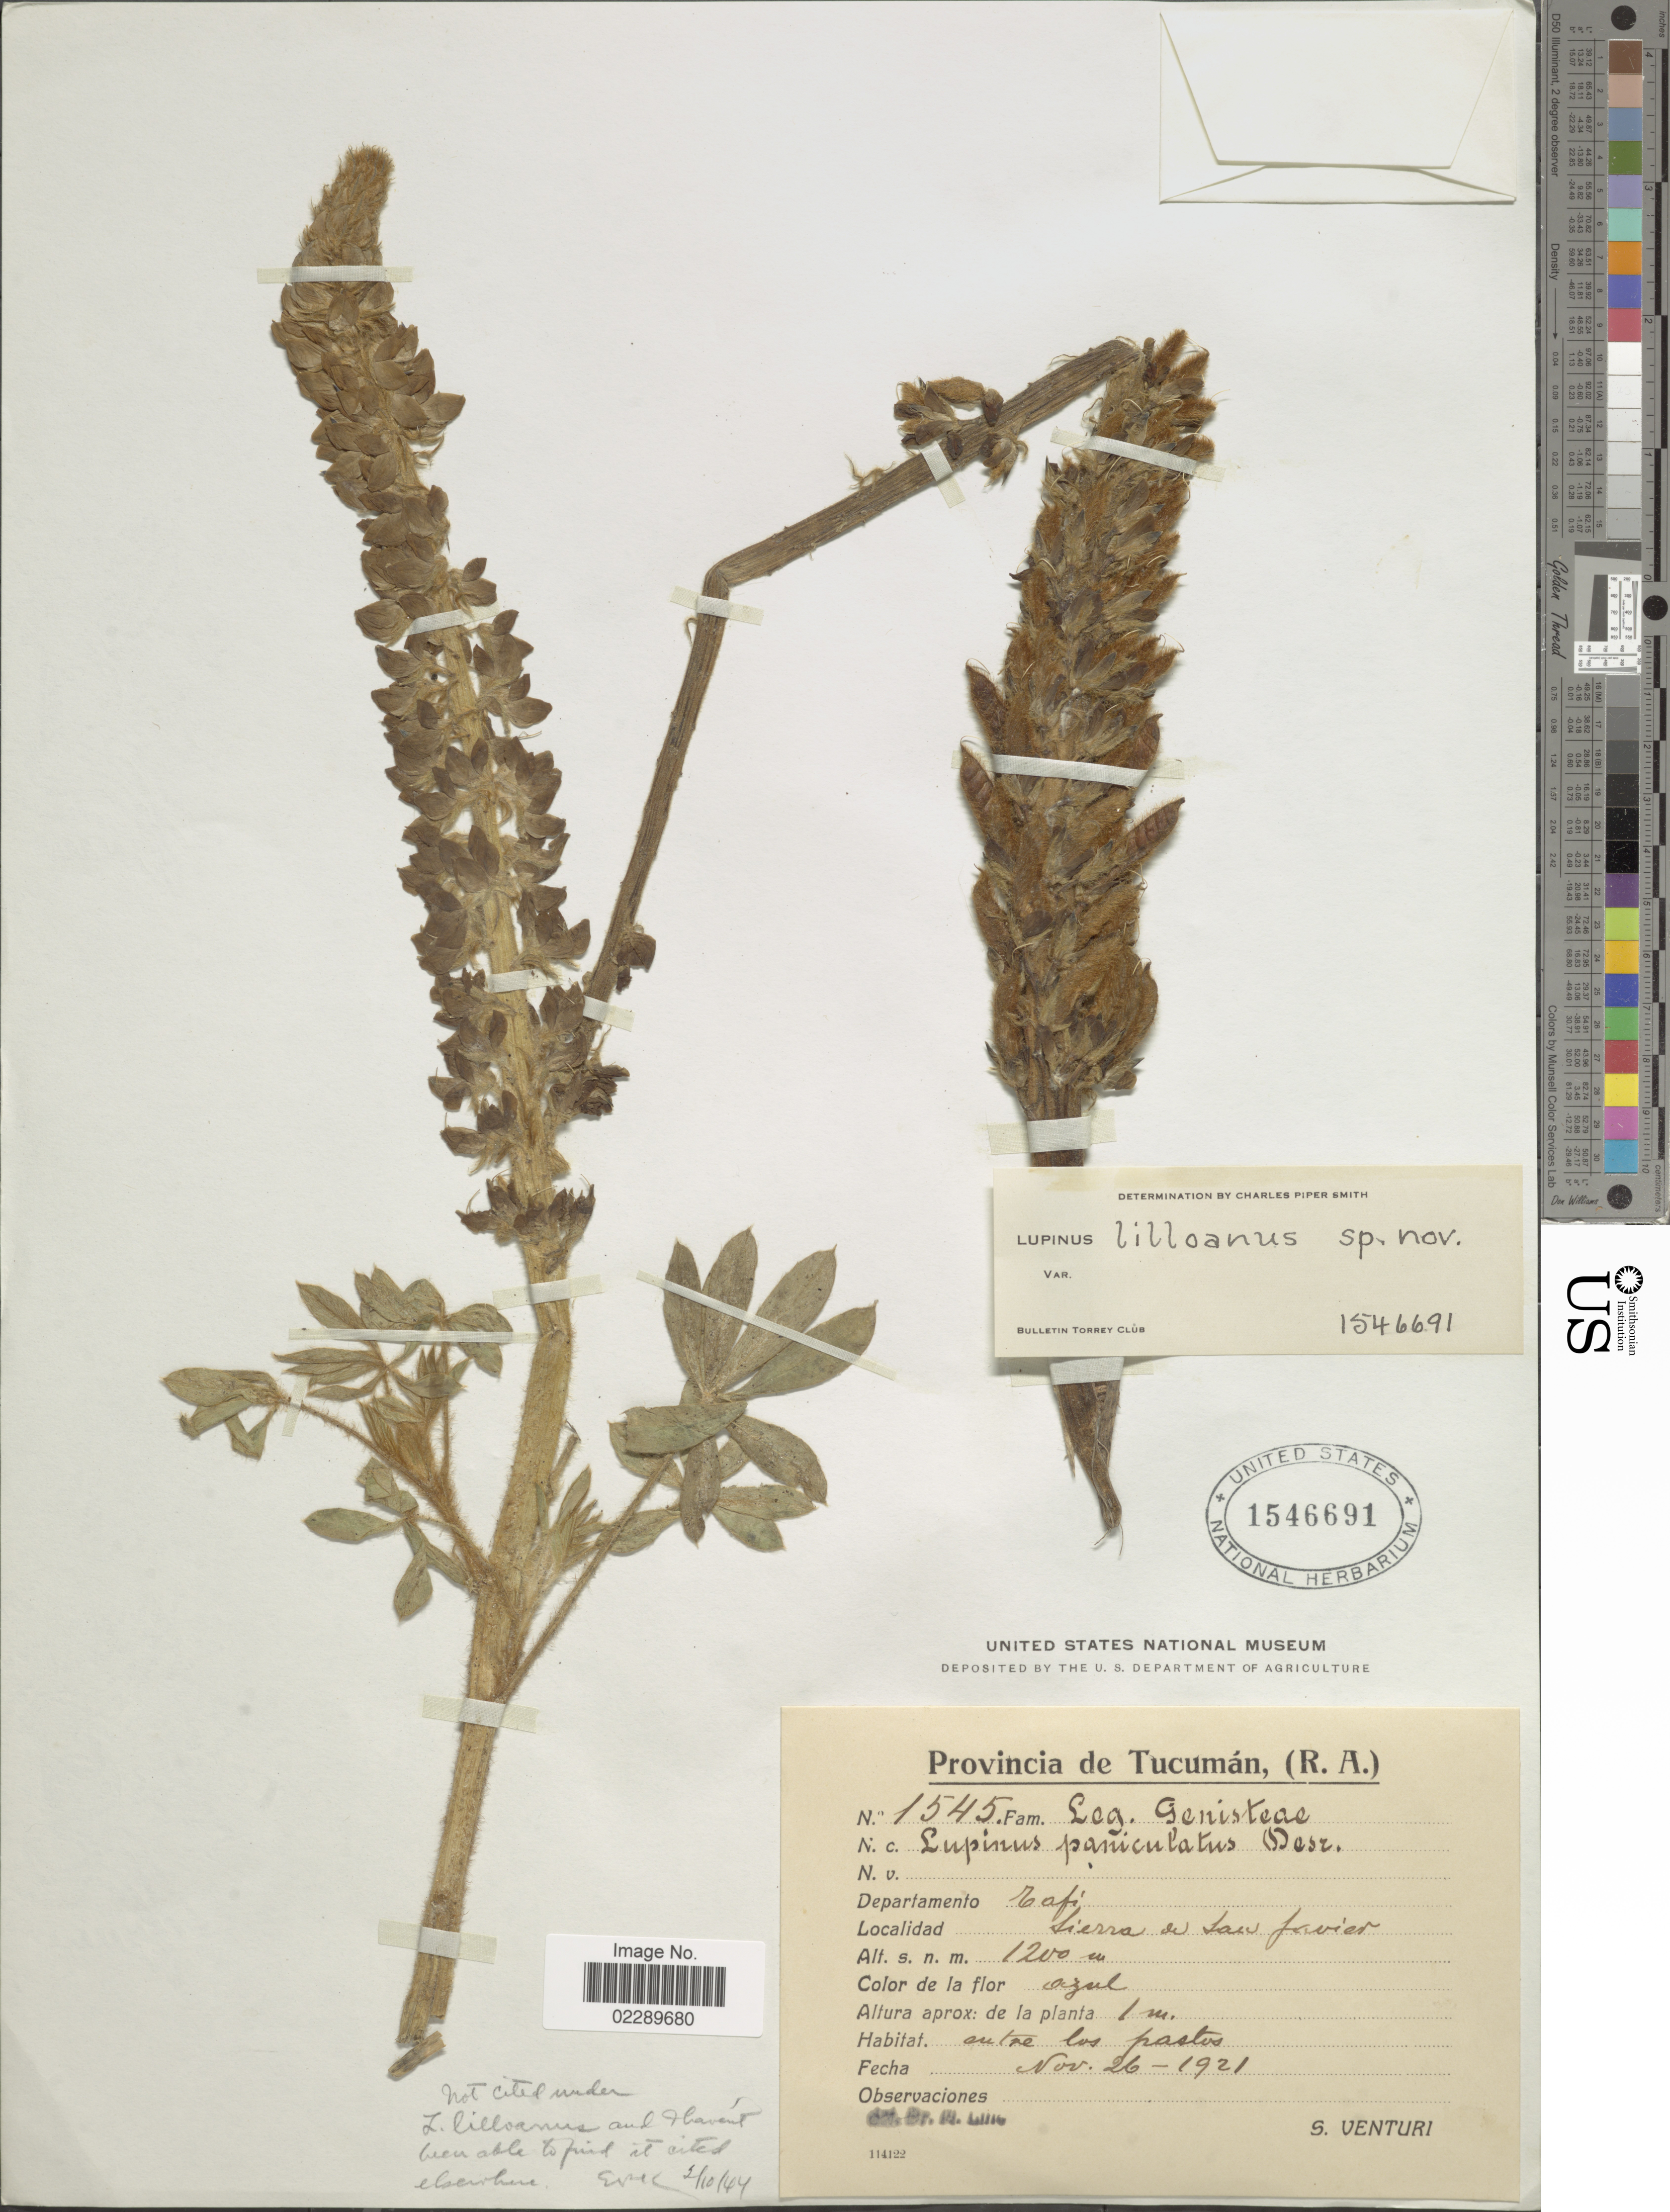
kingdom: Plantae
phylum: Tracheophyta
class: Magnoliopsida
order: Fabales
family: Fabaceae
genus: Lupinus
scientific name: Lupinus lilloanus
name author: C.P. Sm.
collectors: S. Venturi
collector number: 1545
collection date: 1921-11-26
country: Argentina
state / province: Tucuman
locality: Provincia de Tucumán, (R.A.). Departamento Tafi. Sierra de San Javier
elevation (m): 1200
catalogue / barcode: US 1546691